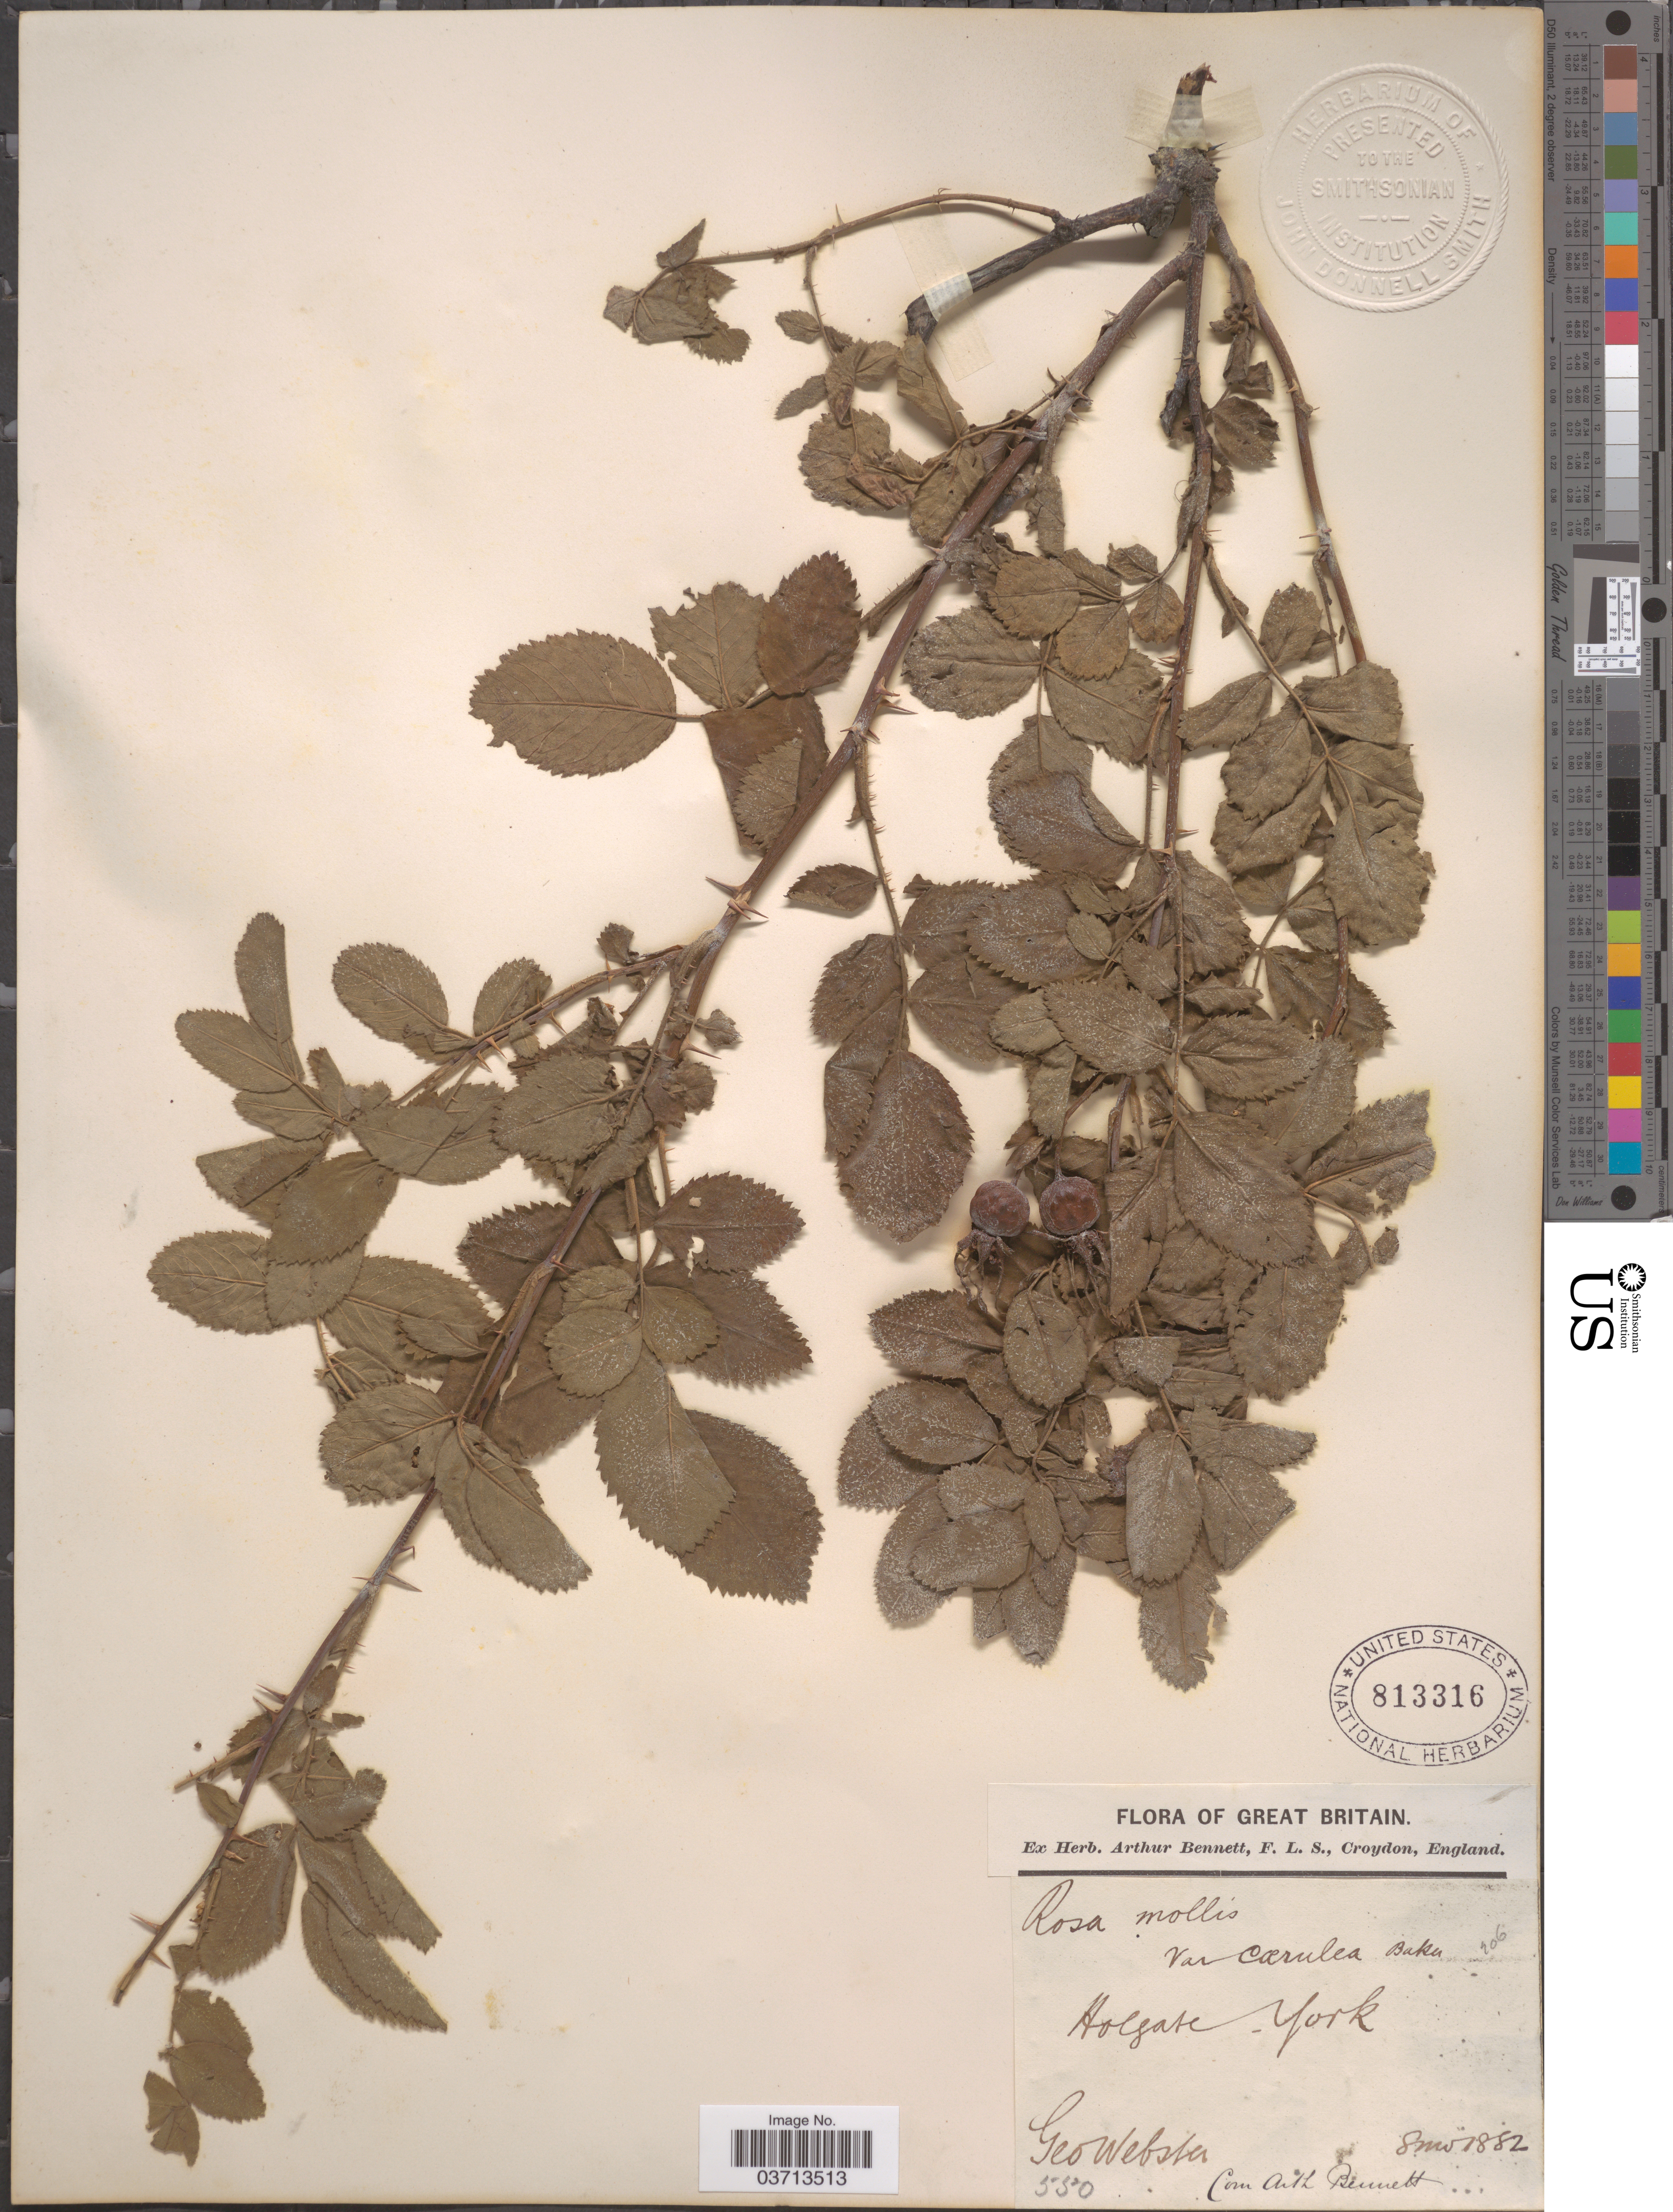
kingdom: Plantae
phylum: Tracheophyta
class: Magnoliopsida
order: Rosales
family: Rosaceae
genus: Rosa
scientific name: Rosa mollis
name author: Sm.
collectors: G. Webster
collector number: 550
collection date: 1882-11-08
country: United Kingdom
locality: Great Britain. Holgate - York.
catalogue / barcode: US 813316